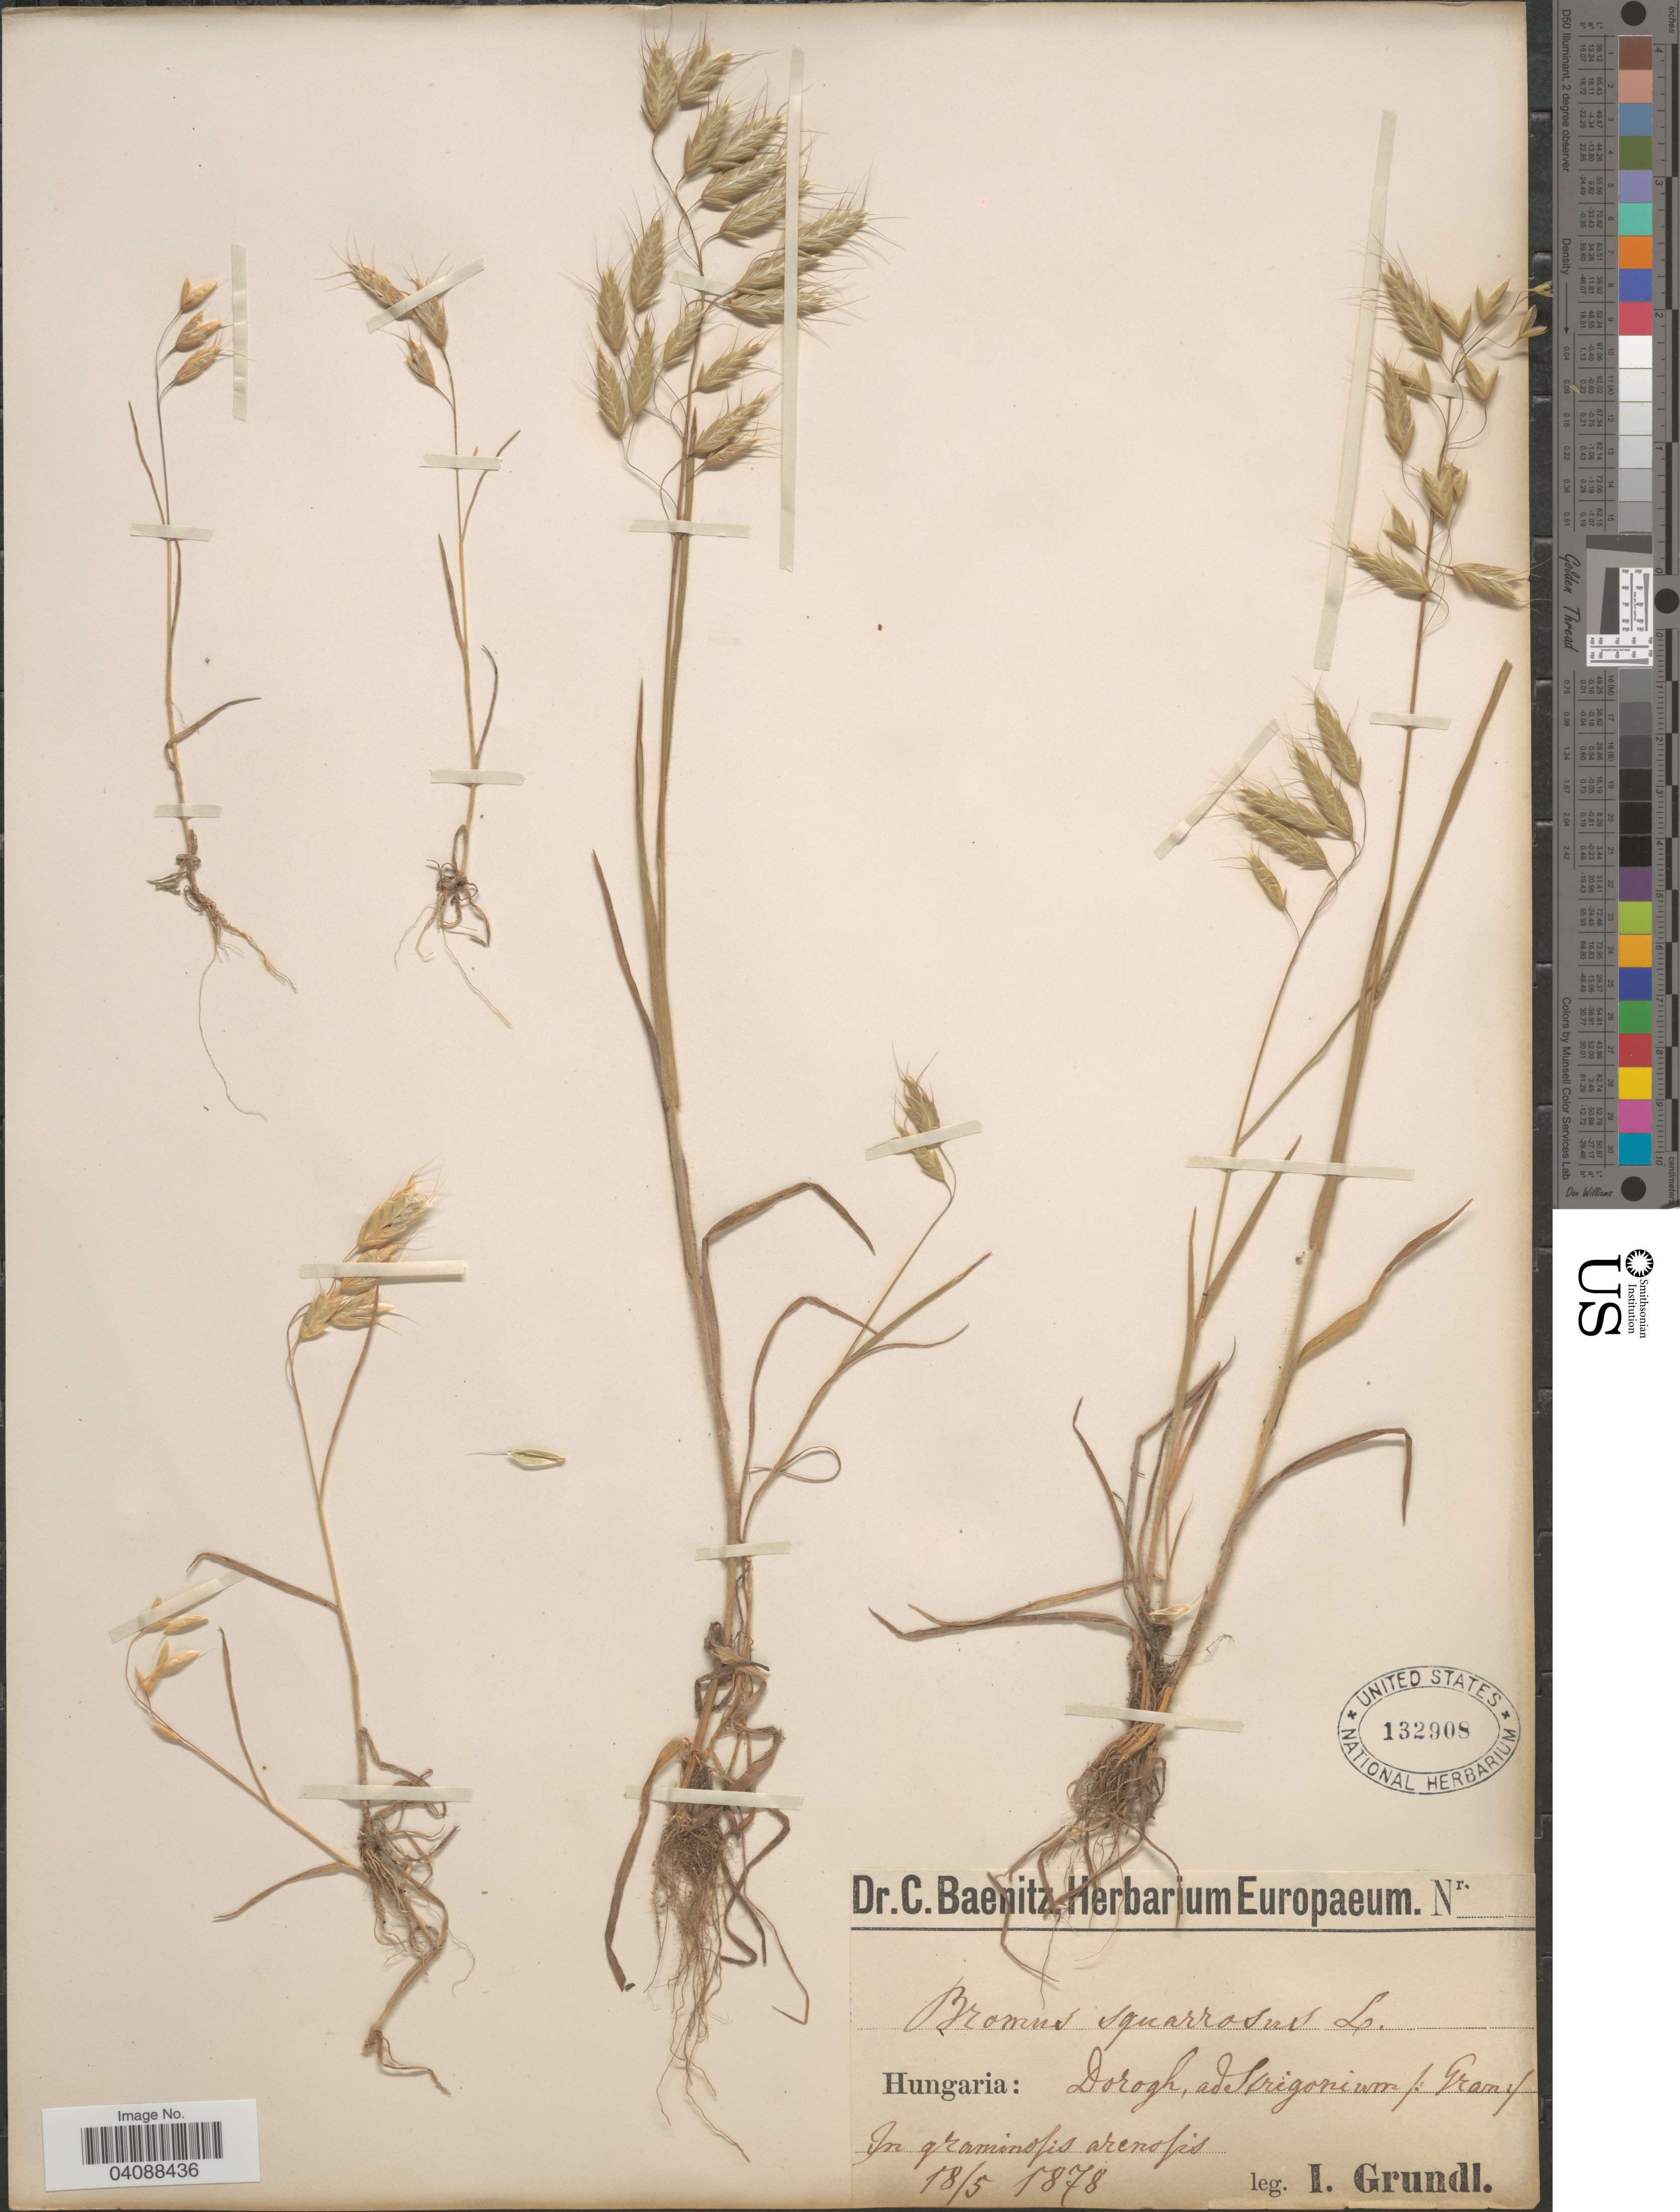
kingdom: Plantae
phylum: Tracheophyta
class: Liliopsida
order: Poales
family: Poaceae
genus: Bromus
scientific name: Bromus squarrosus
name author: L.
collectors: I. Grundl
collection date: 1878-05-18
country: Hungary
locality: Hungaria: Dorogh, ad Strigorium (Gram.) In graminosis arenosis.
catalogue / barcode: US 132908